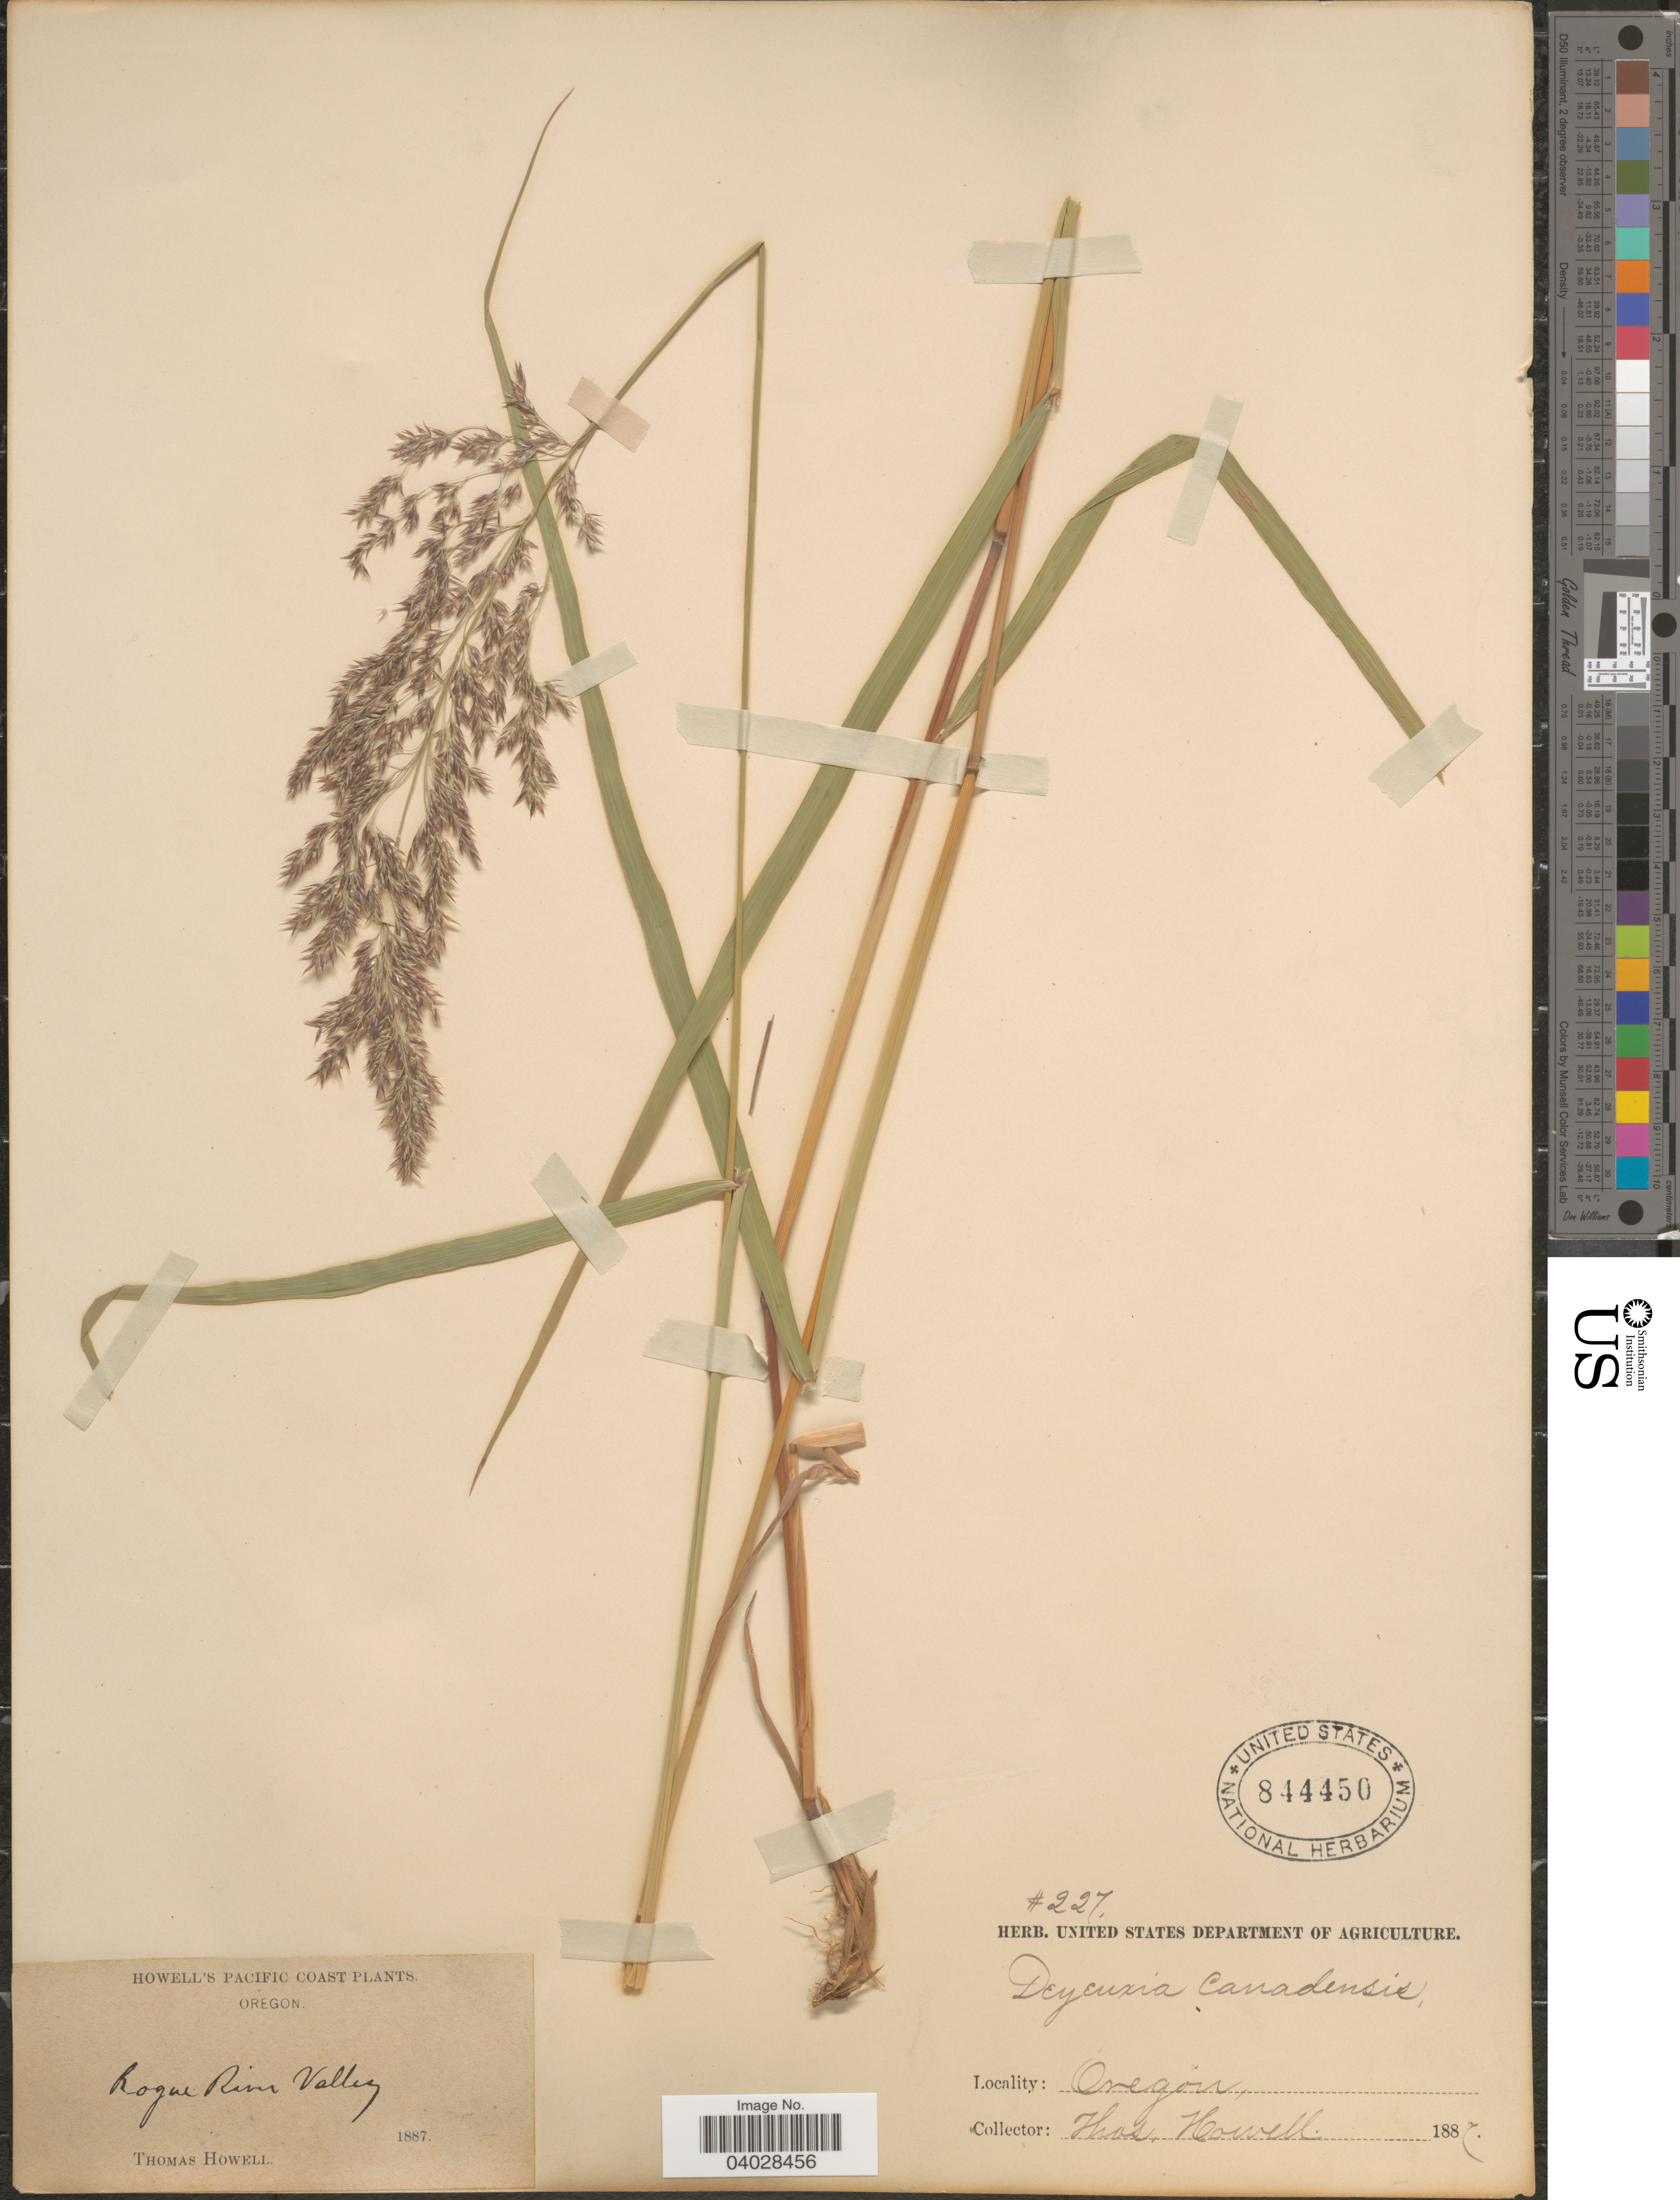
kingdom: Plantae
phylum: Tracheophyta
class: Liliopsida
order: Poales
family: Poaceae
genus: Calamagrostis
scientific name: Calamagrostis canadensis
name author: (Michx.) P. Beauv.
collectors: T. Howell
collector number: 227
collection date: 1887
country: United States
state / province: Oregon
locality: Pacific Coast. Rogue Rim Valley.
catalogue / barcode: US 844450